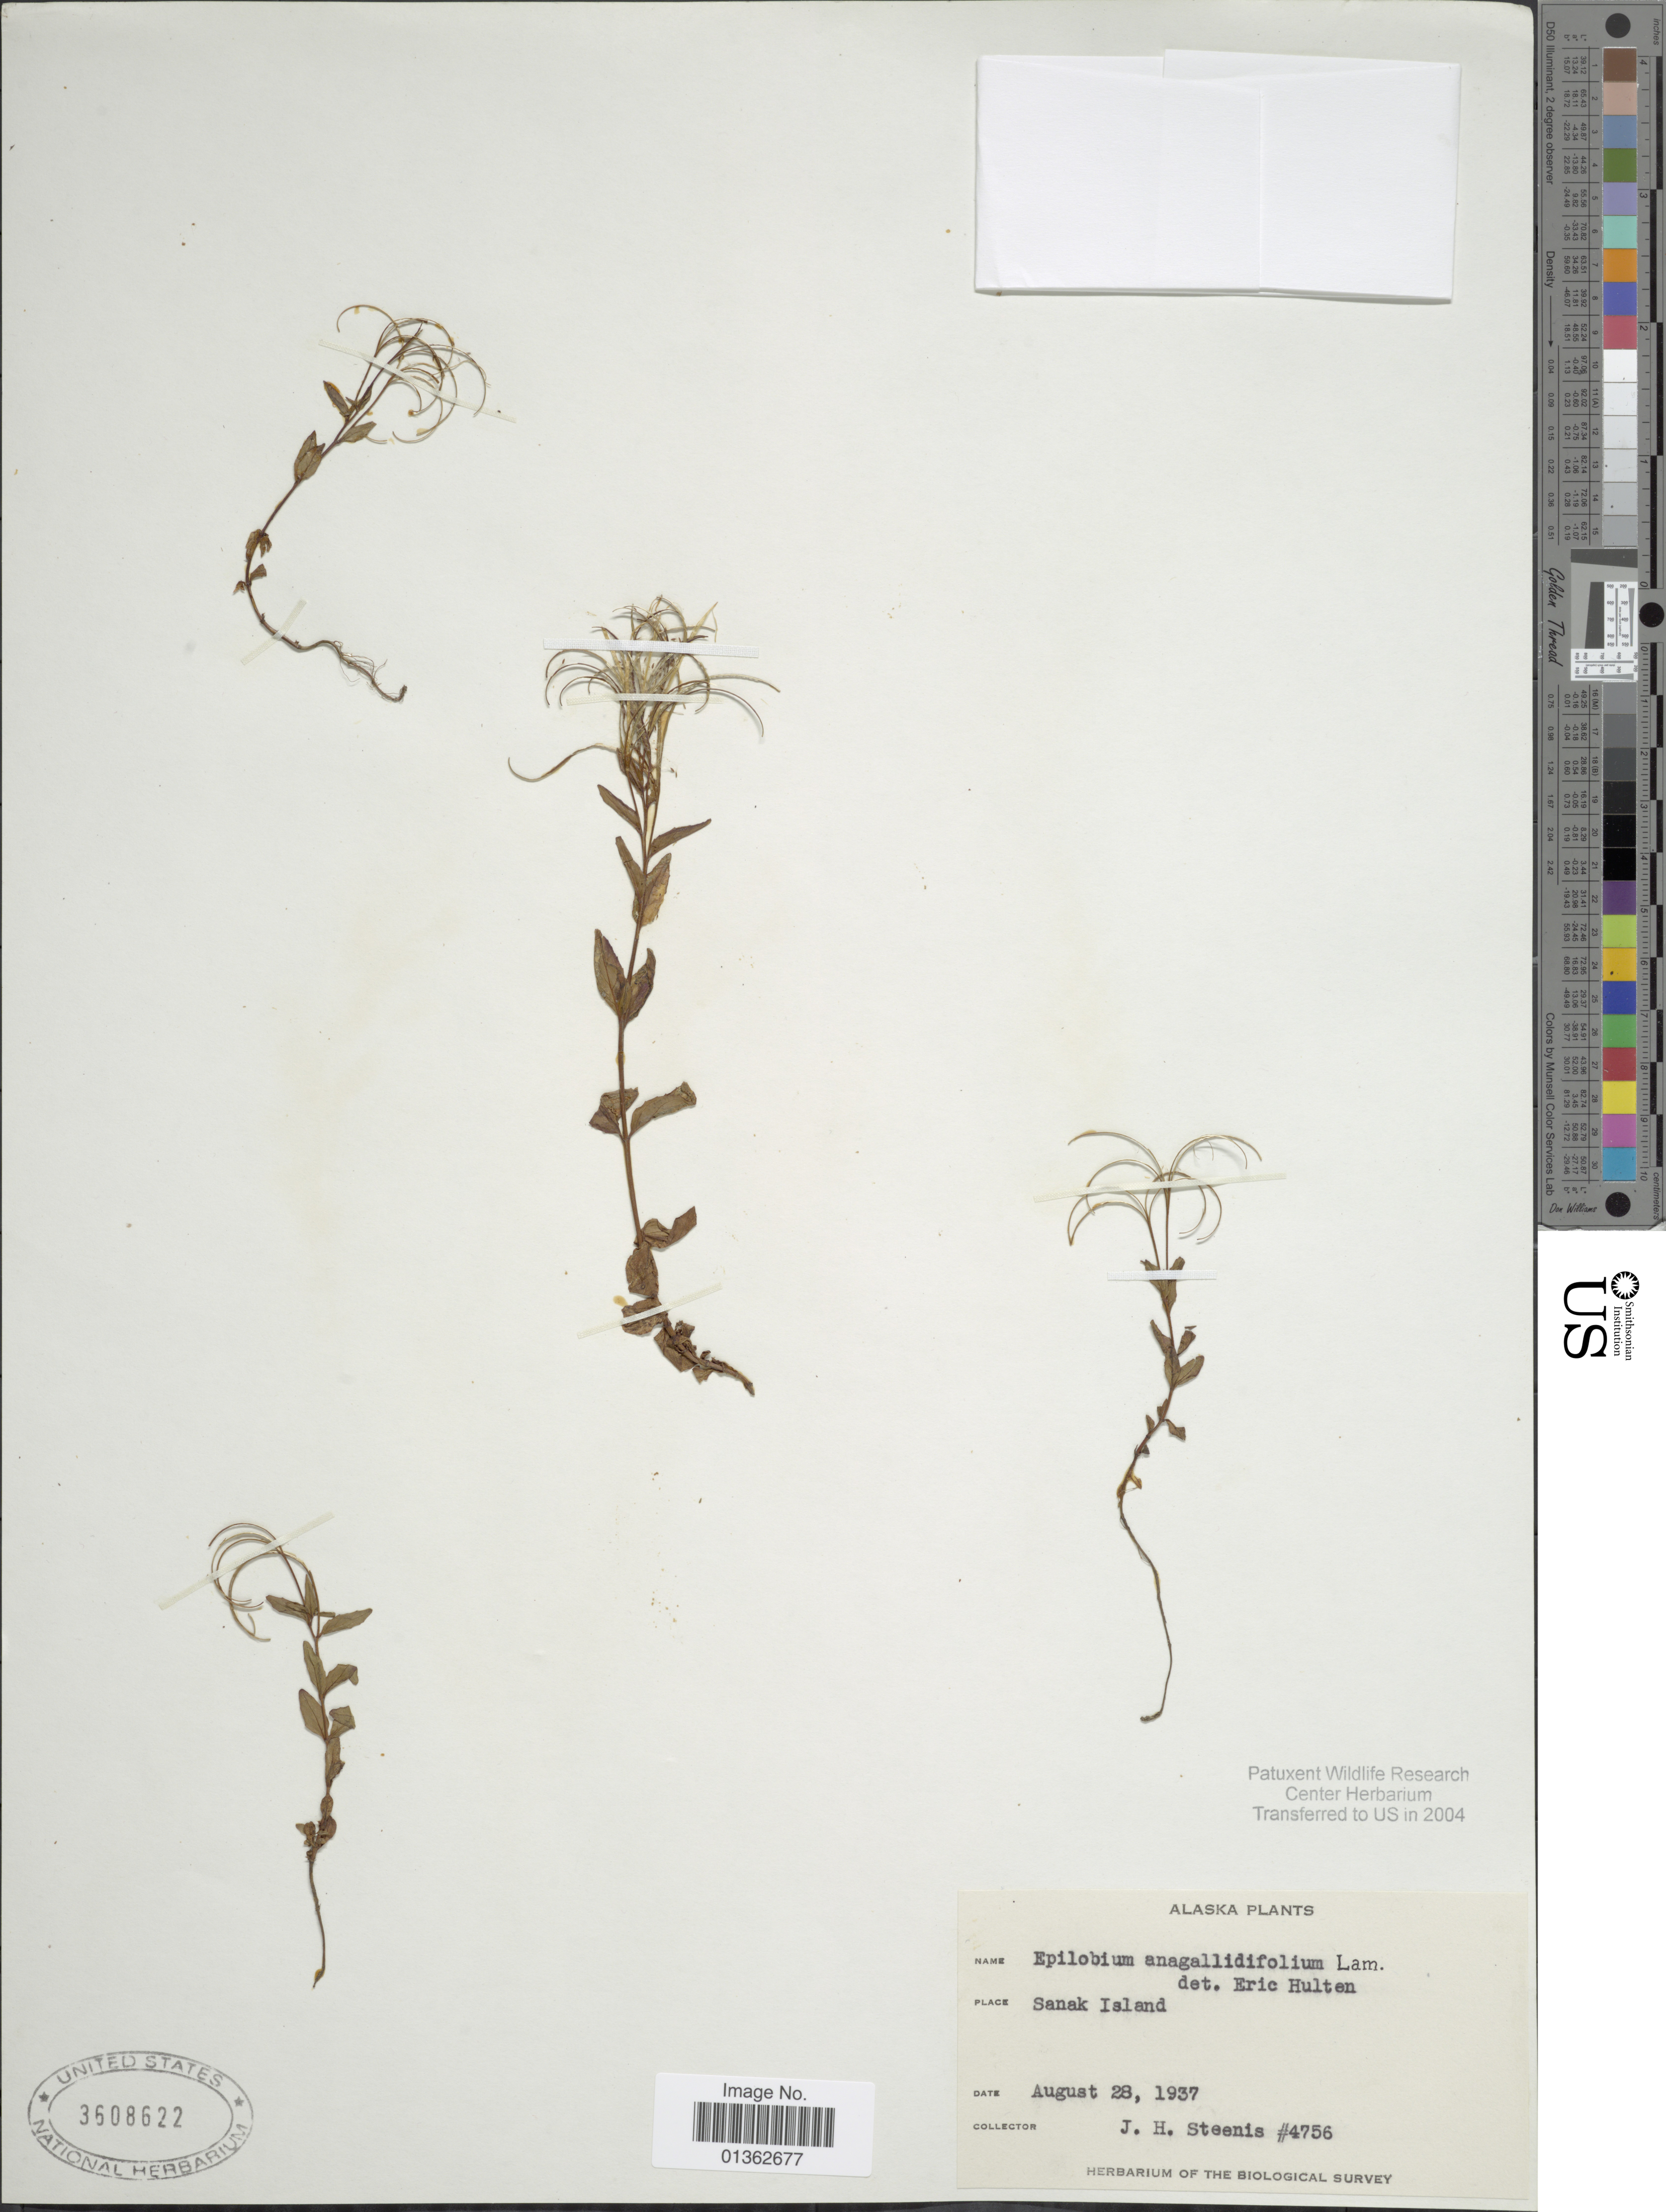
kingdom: Plantae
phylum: Tracheophyta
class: Magnoliopsida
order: Myrtales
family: Onagraceae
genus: Epilobium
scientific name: Epilobium anagallidifolium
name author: Lam.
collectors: J. H. Steenis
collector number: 4756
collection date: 1937-08-28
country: United States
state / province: Alaska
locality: Sanak Island.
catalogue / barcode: US 3608622